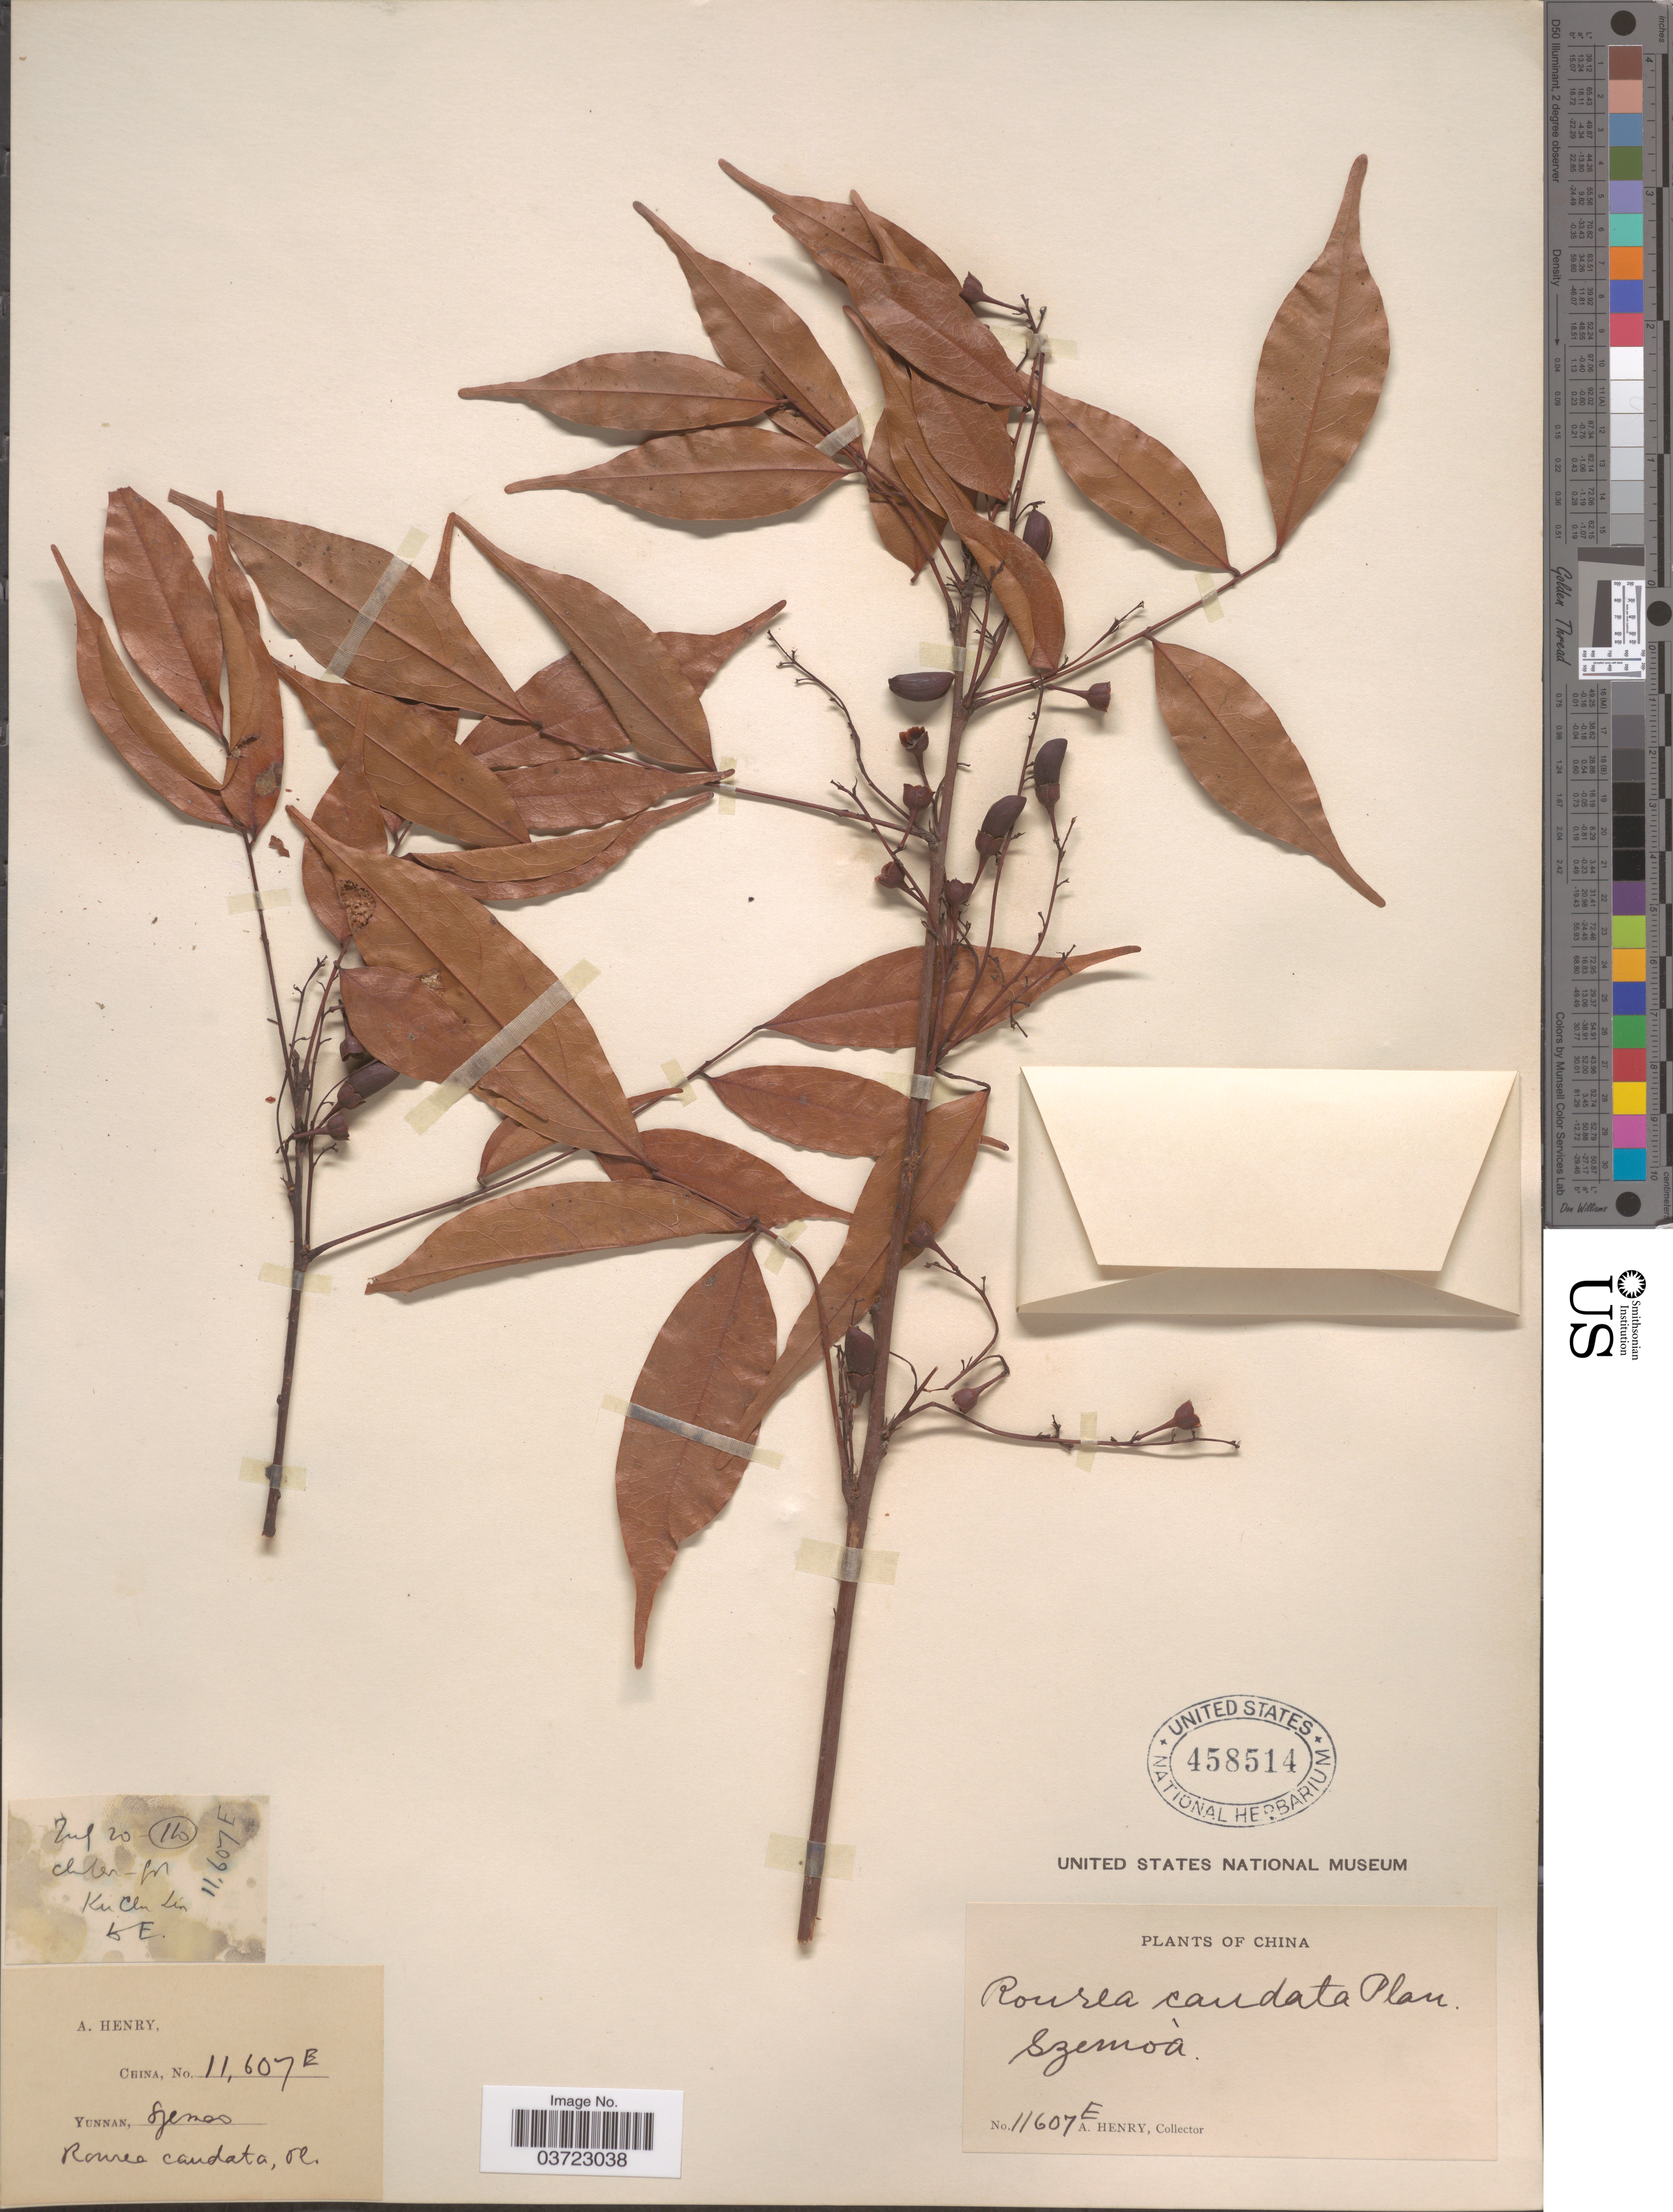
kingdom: Plantae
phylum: Tracheophyta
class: Magnoliopsida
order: Oxalidales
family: Connaraceae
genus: Rourea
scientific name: Rourea caudata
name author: Planch.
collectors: A. Henry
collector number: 11607 E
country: China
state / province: Yunnan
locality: Szemoà.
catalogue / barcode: US 458514